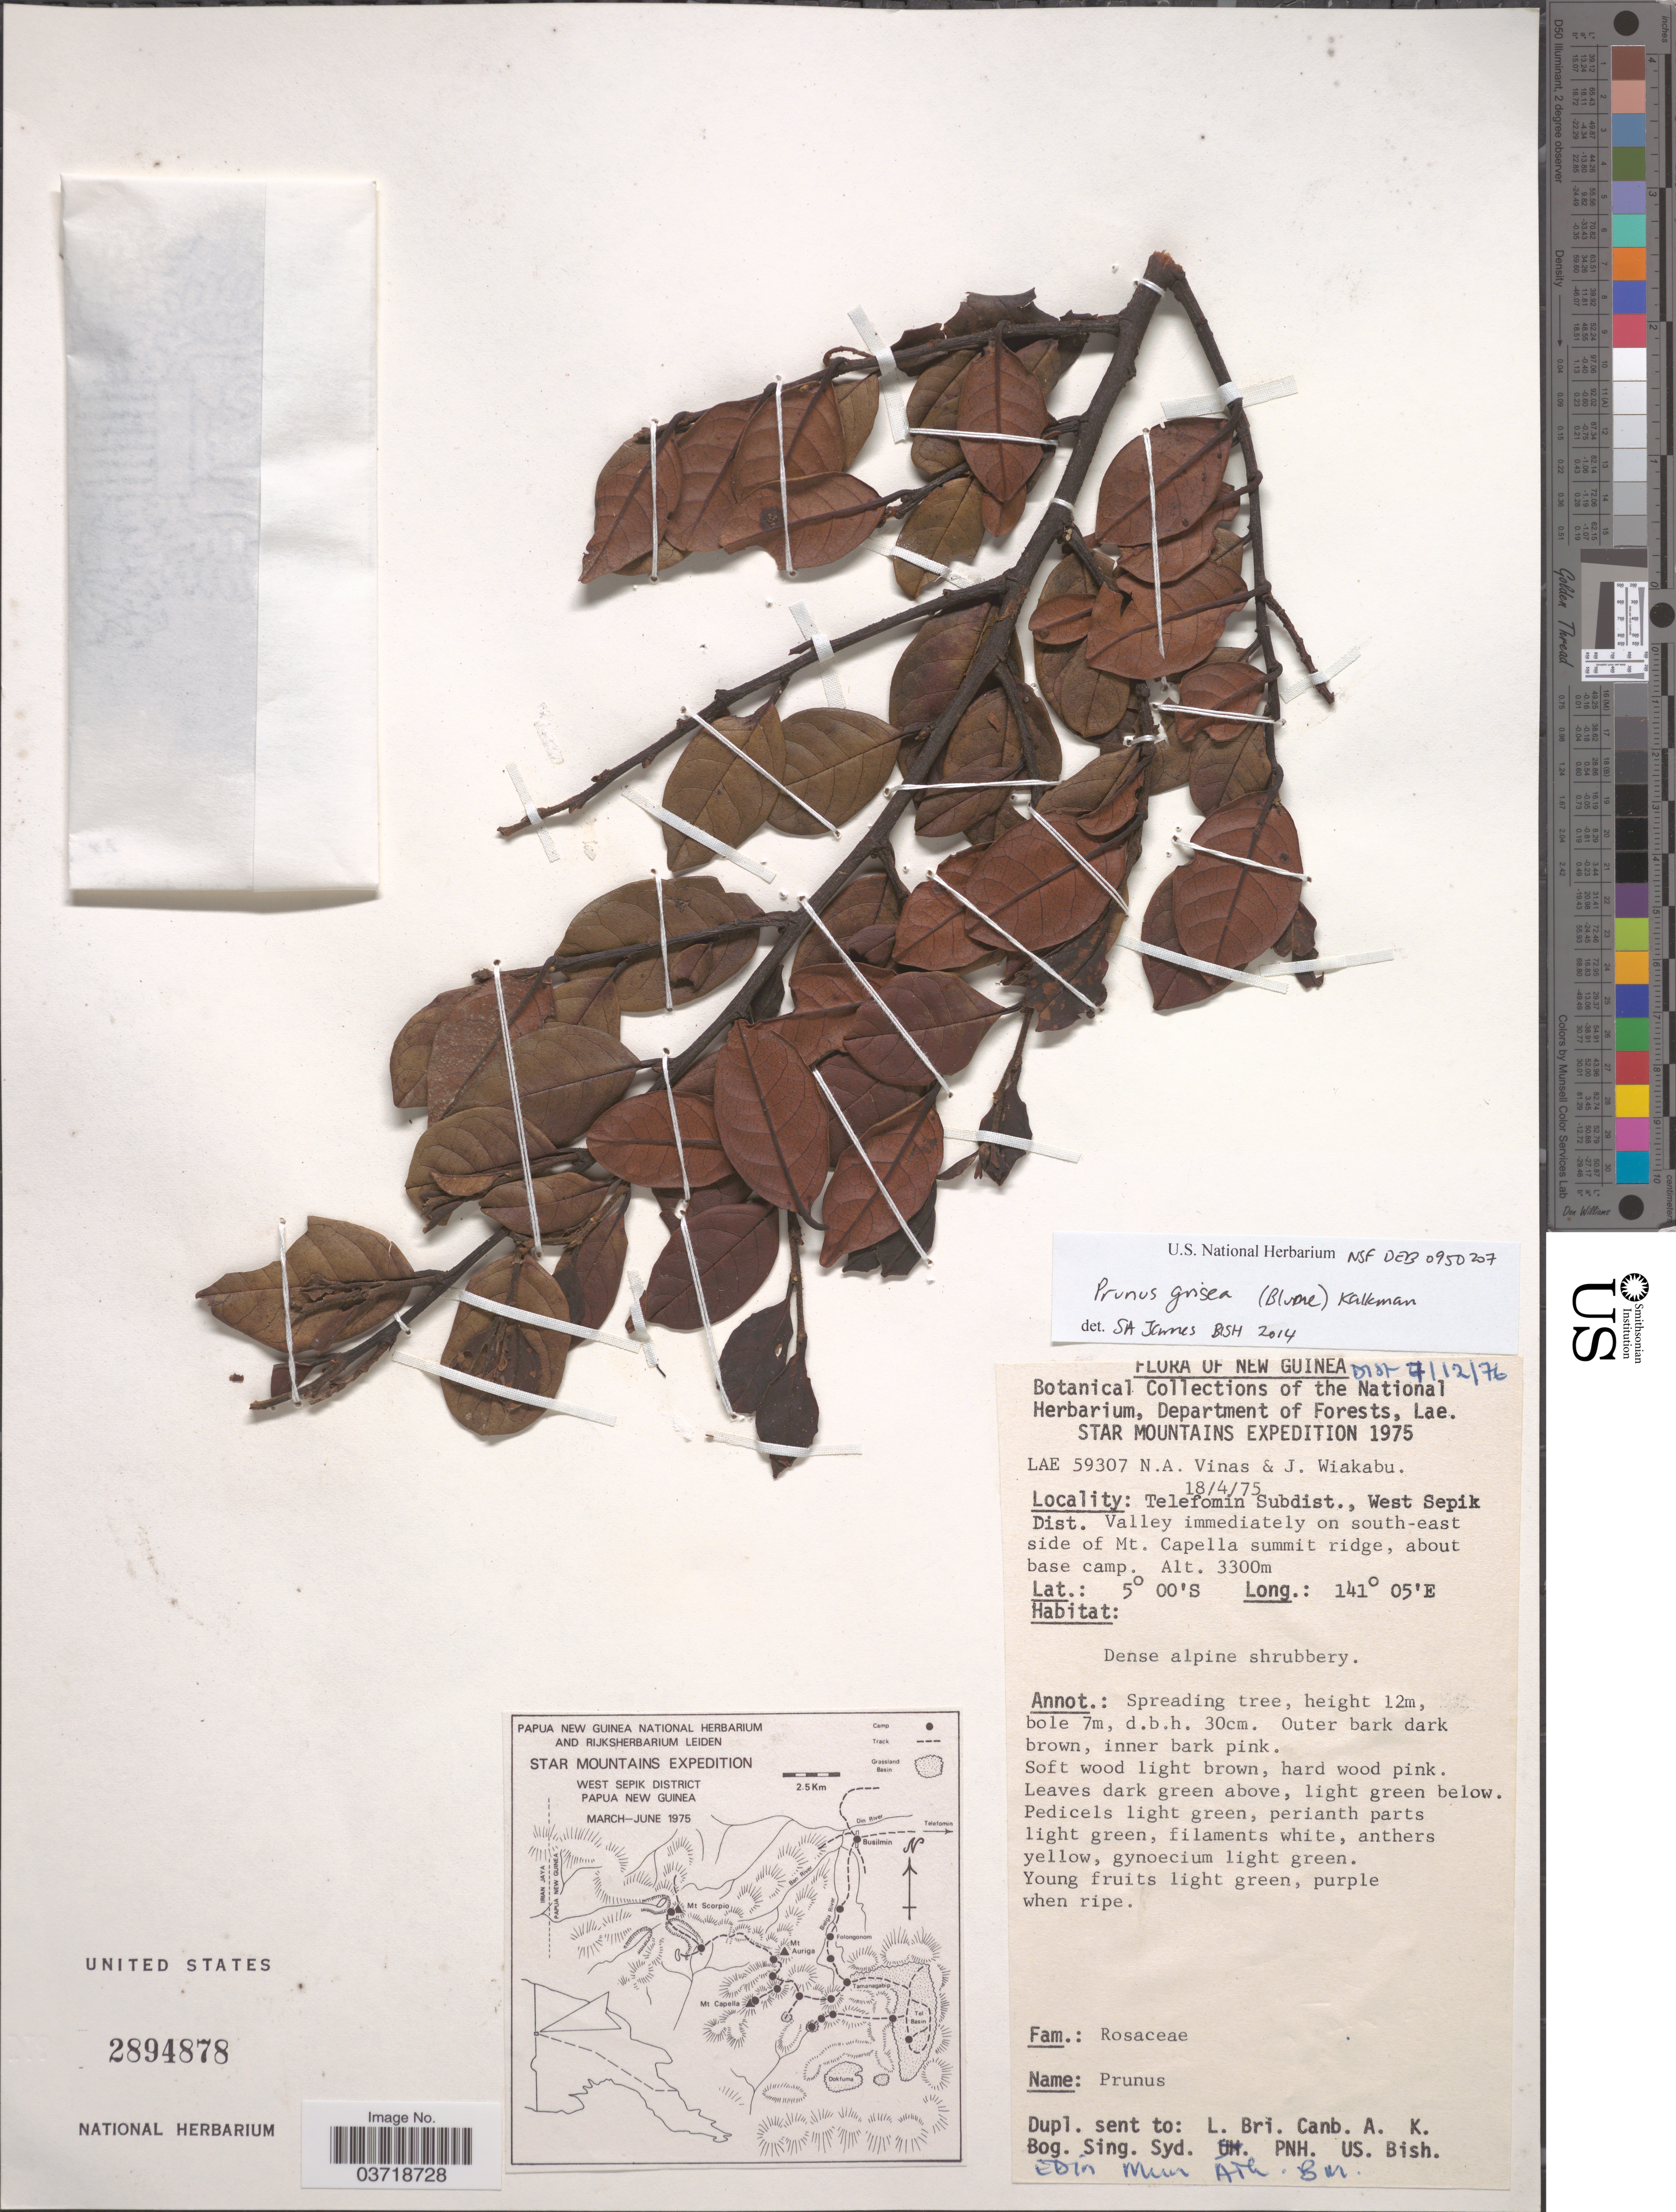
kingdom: Plantae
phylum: Tracheophyta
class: Magnoliopsida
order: Rosales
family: Rosaceae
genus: Prunus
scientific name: Prunus grisea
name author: (Blume ex K. Müller) Kalkman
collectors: N. Vinas & J. Wiakabu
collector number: LAE 59307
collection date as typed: Transcribed d/m/y: 18/4/75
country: Papua New Guinea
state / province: Sandaun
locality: New Guinea. Telefomin Subdist., West Sepik Dist. Valley immediately on south-east side of Mt. Capella summit ridge, about base camp.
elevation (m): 3300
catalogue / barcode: US 2894878